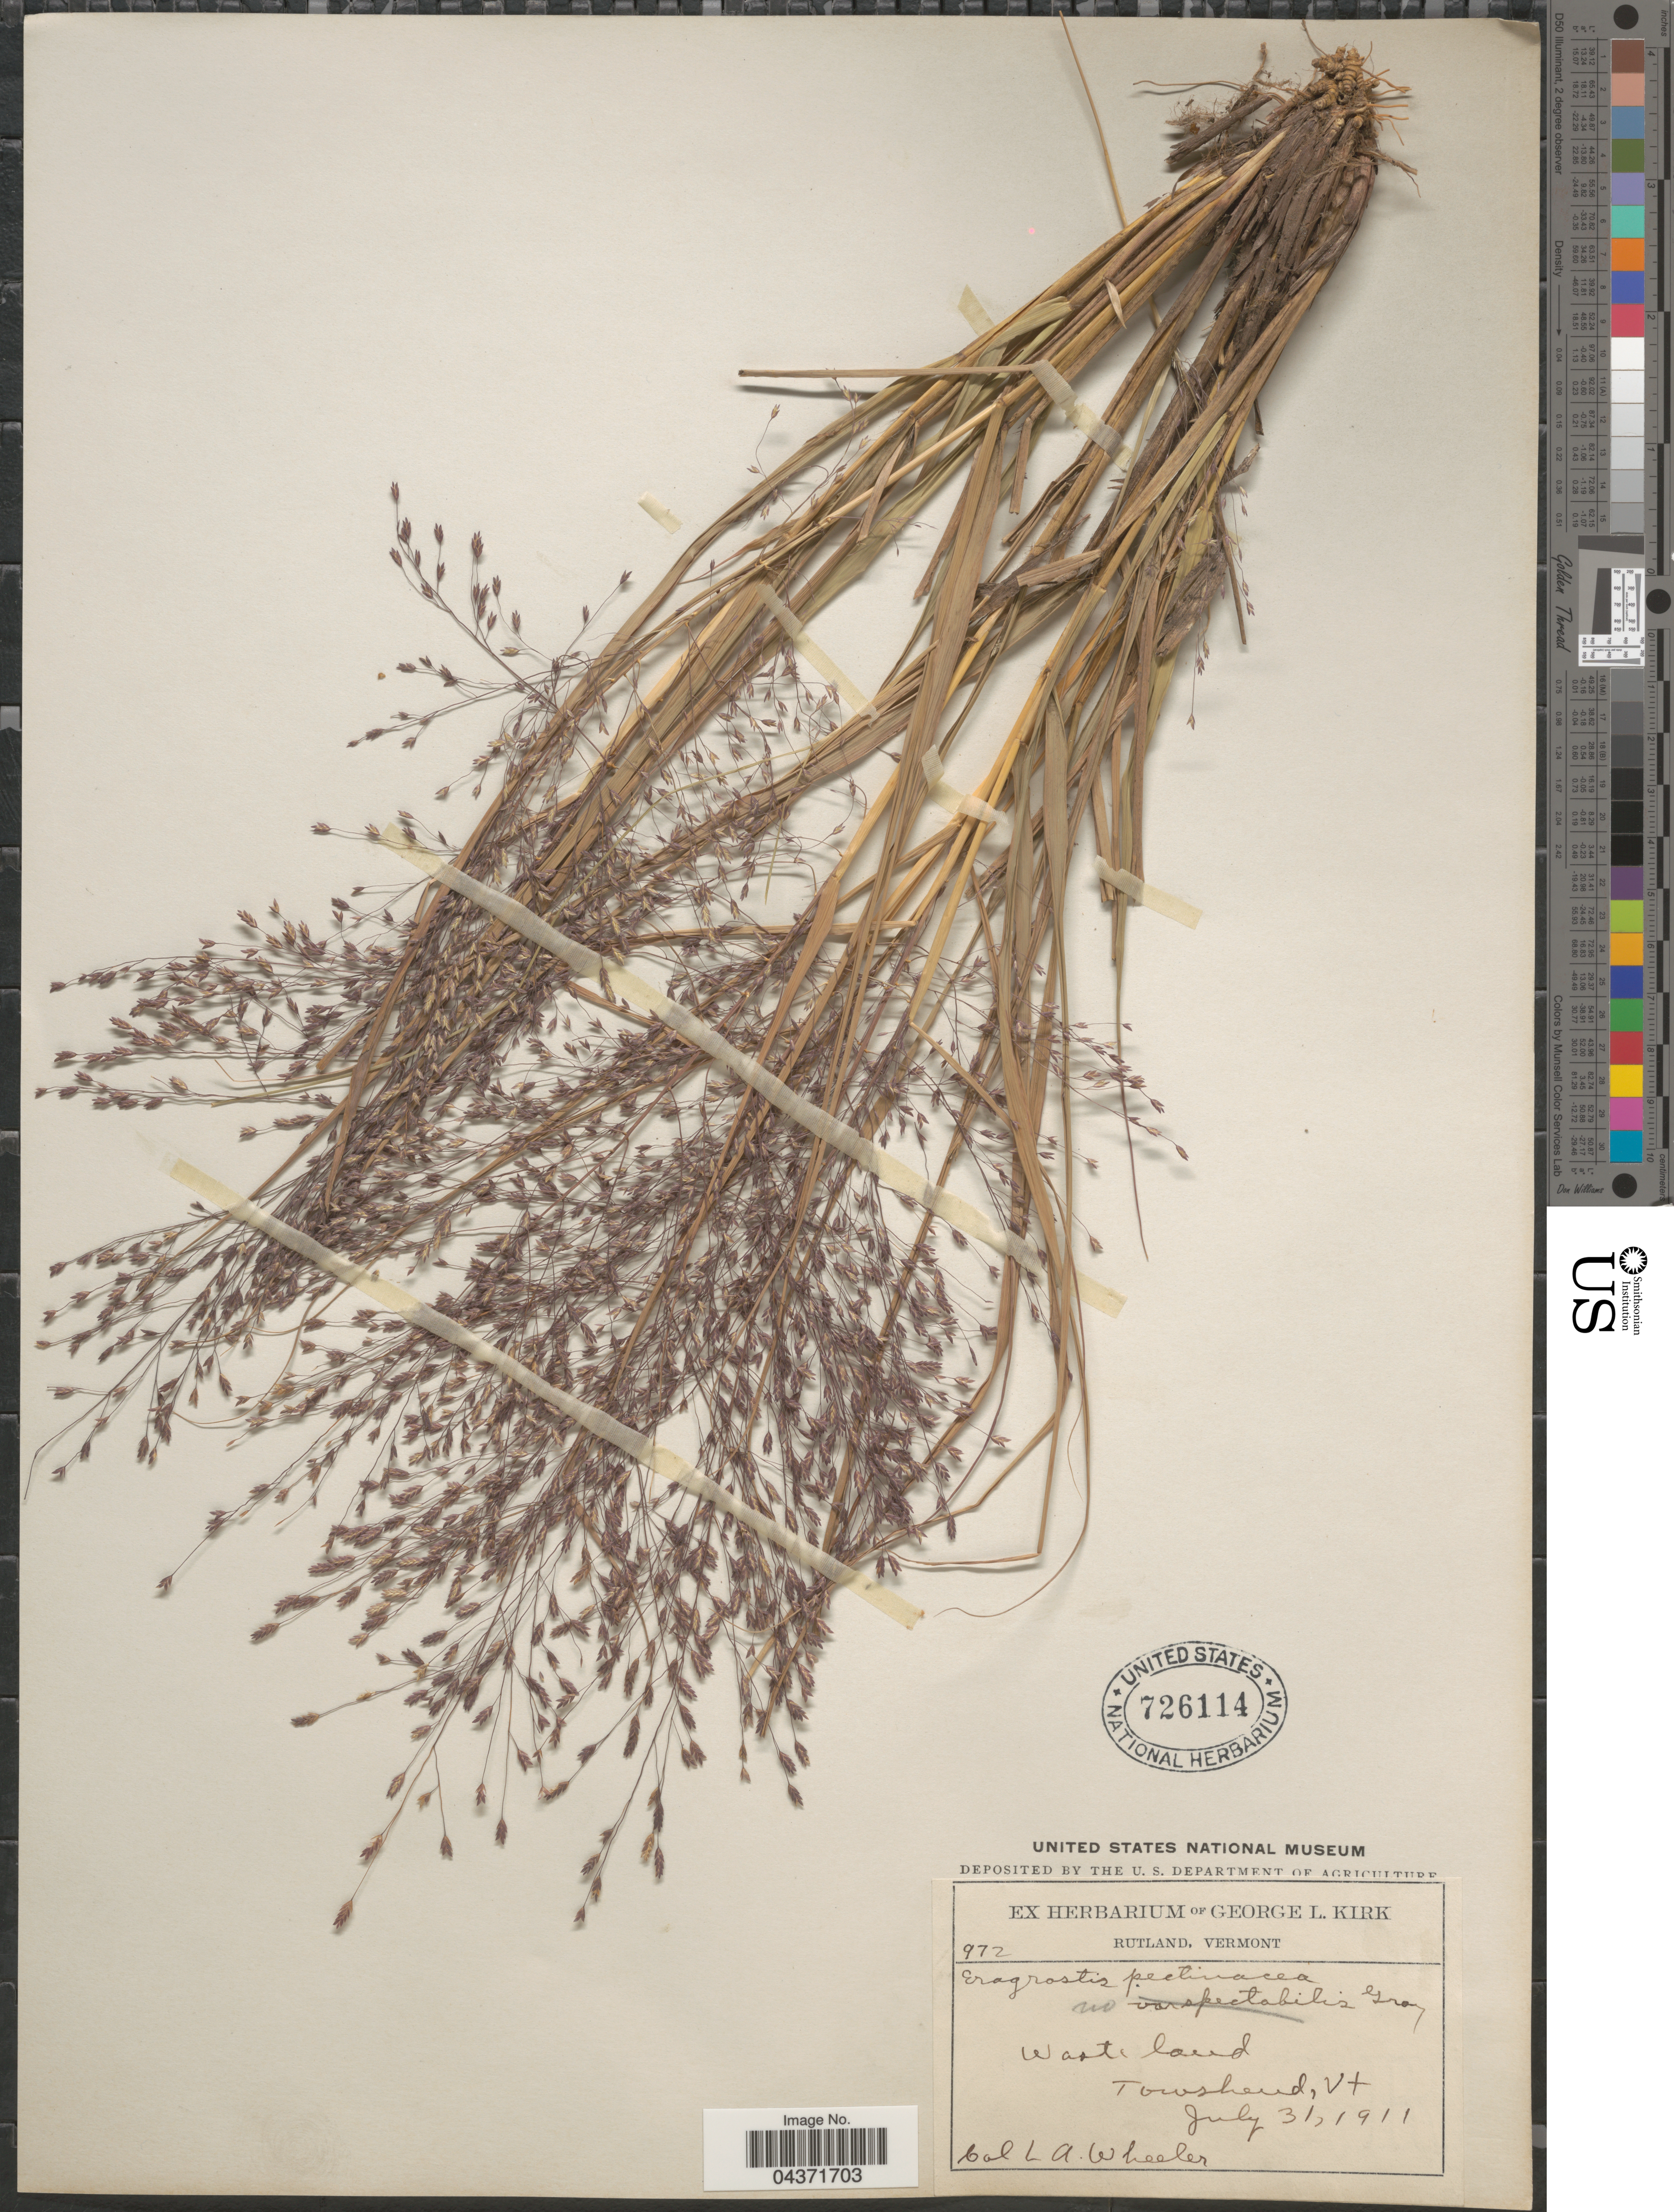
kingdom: Plantae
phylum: Tracheophyta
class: Liliopsida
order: Poales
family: Poaceae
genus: Eragrostis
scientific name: Eragrostis spectabilis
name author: (Pursh) Steud.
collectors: L. Wheeler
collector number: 972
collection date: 1911-07-31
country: United States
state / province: Vermont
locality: Townshend.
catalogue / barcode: US 726114